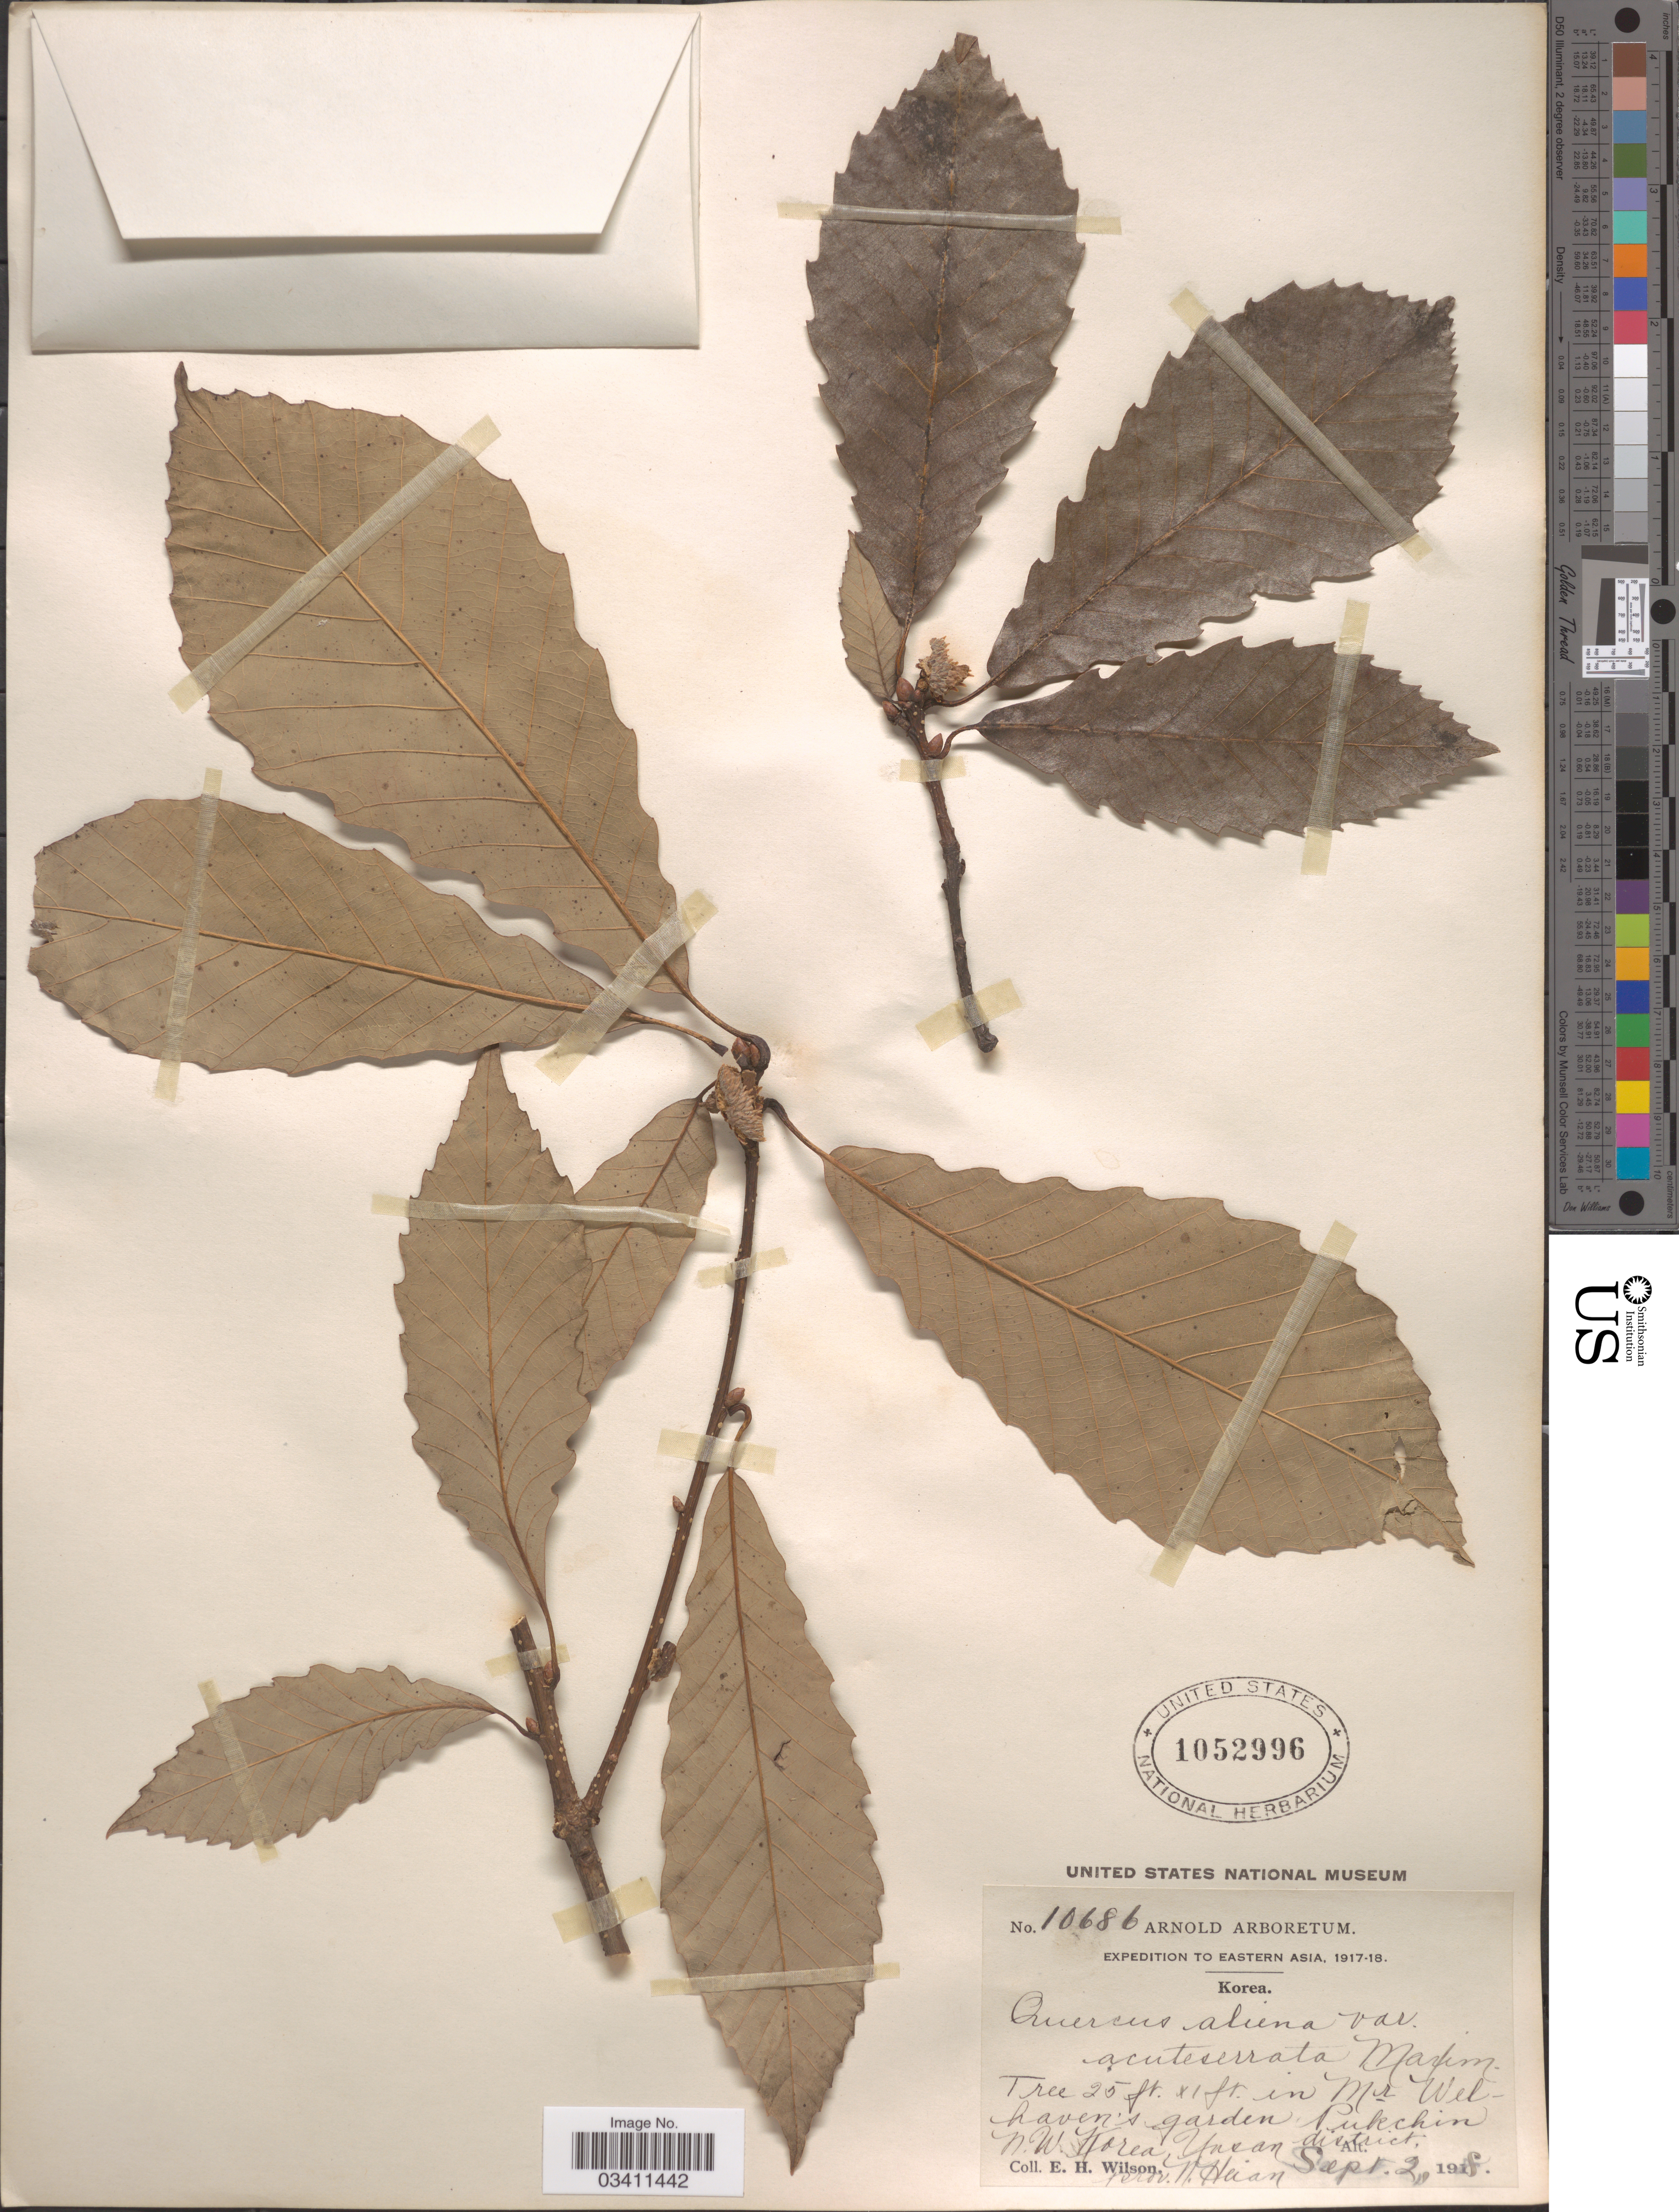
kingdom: Plantae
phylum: Tracheophyta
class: Magnoliopsida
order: Fagales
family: Fagaceae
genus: Quercus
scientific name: Quercus aliena var. acutiserrata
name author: Maxim.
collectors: E. Wilson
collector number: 10686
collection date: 1918-09-02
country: North Korea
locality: Korea. In Mr Welhaven's garden, Pukchin N.W. Korea, Unsan district, prov. N. Heian.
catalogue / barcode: US 1052996